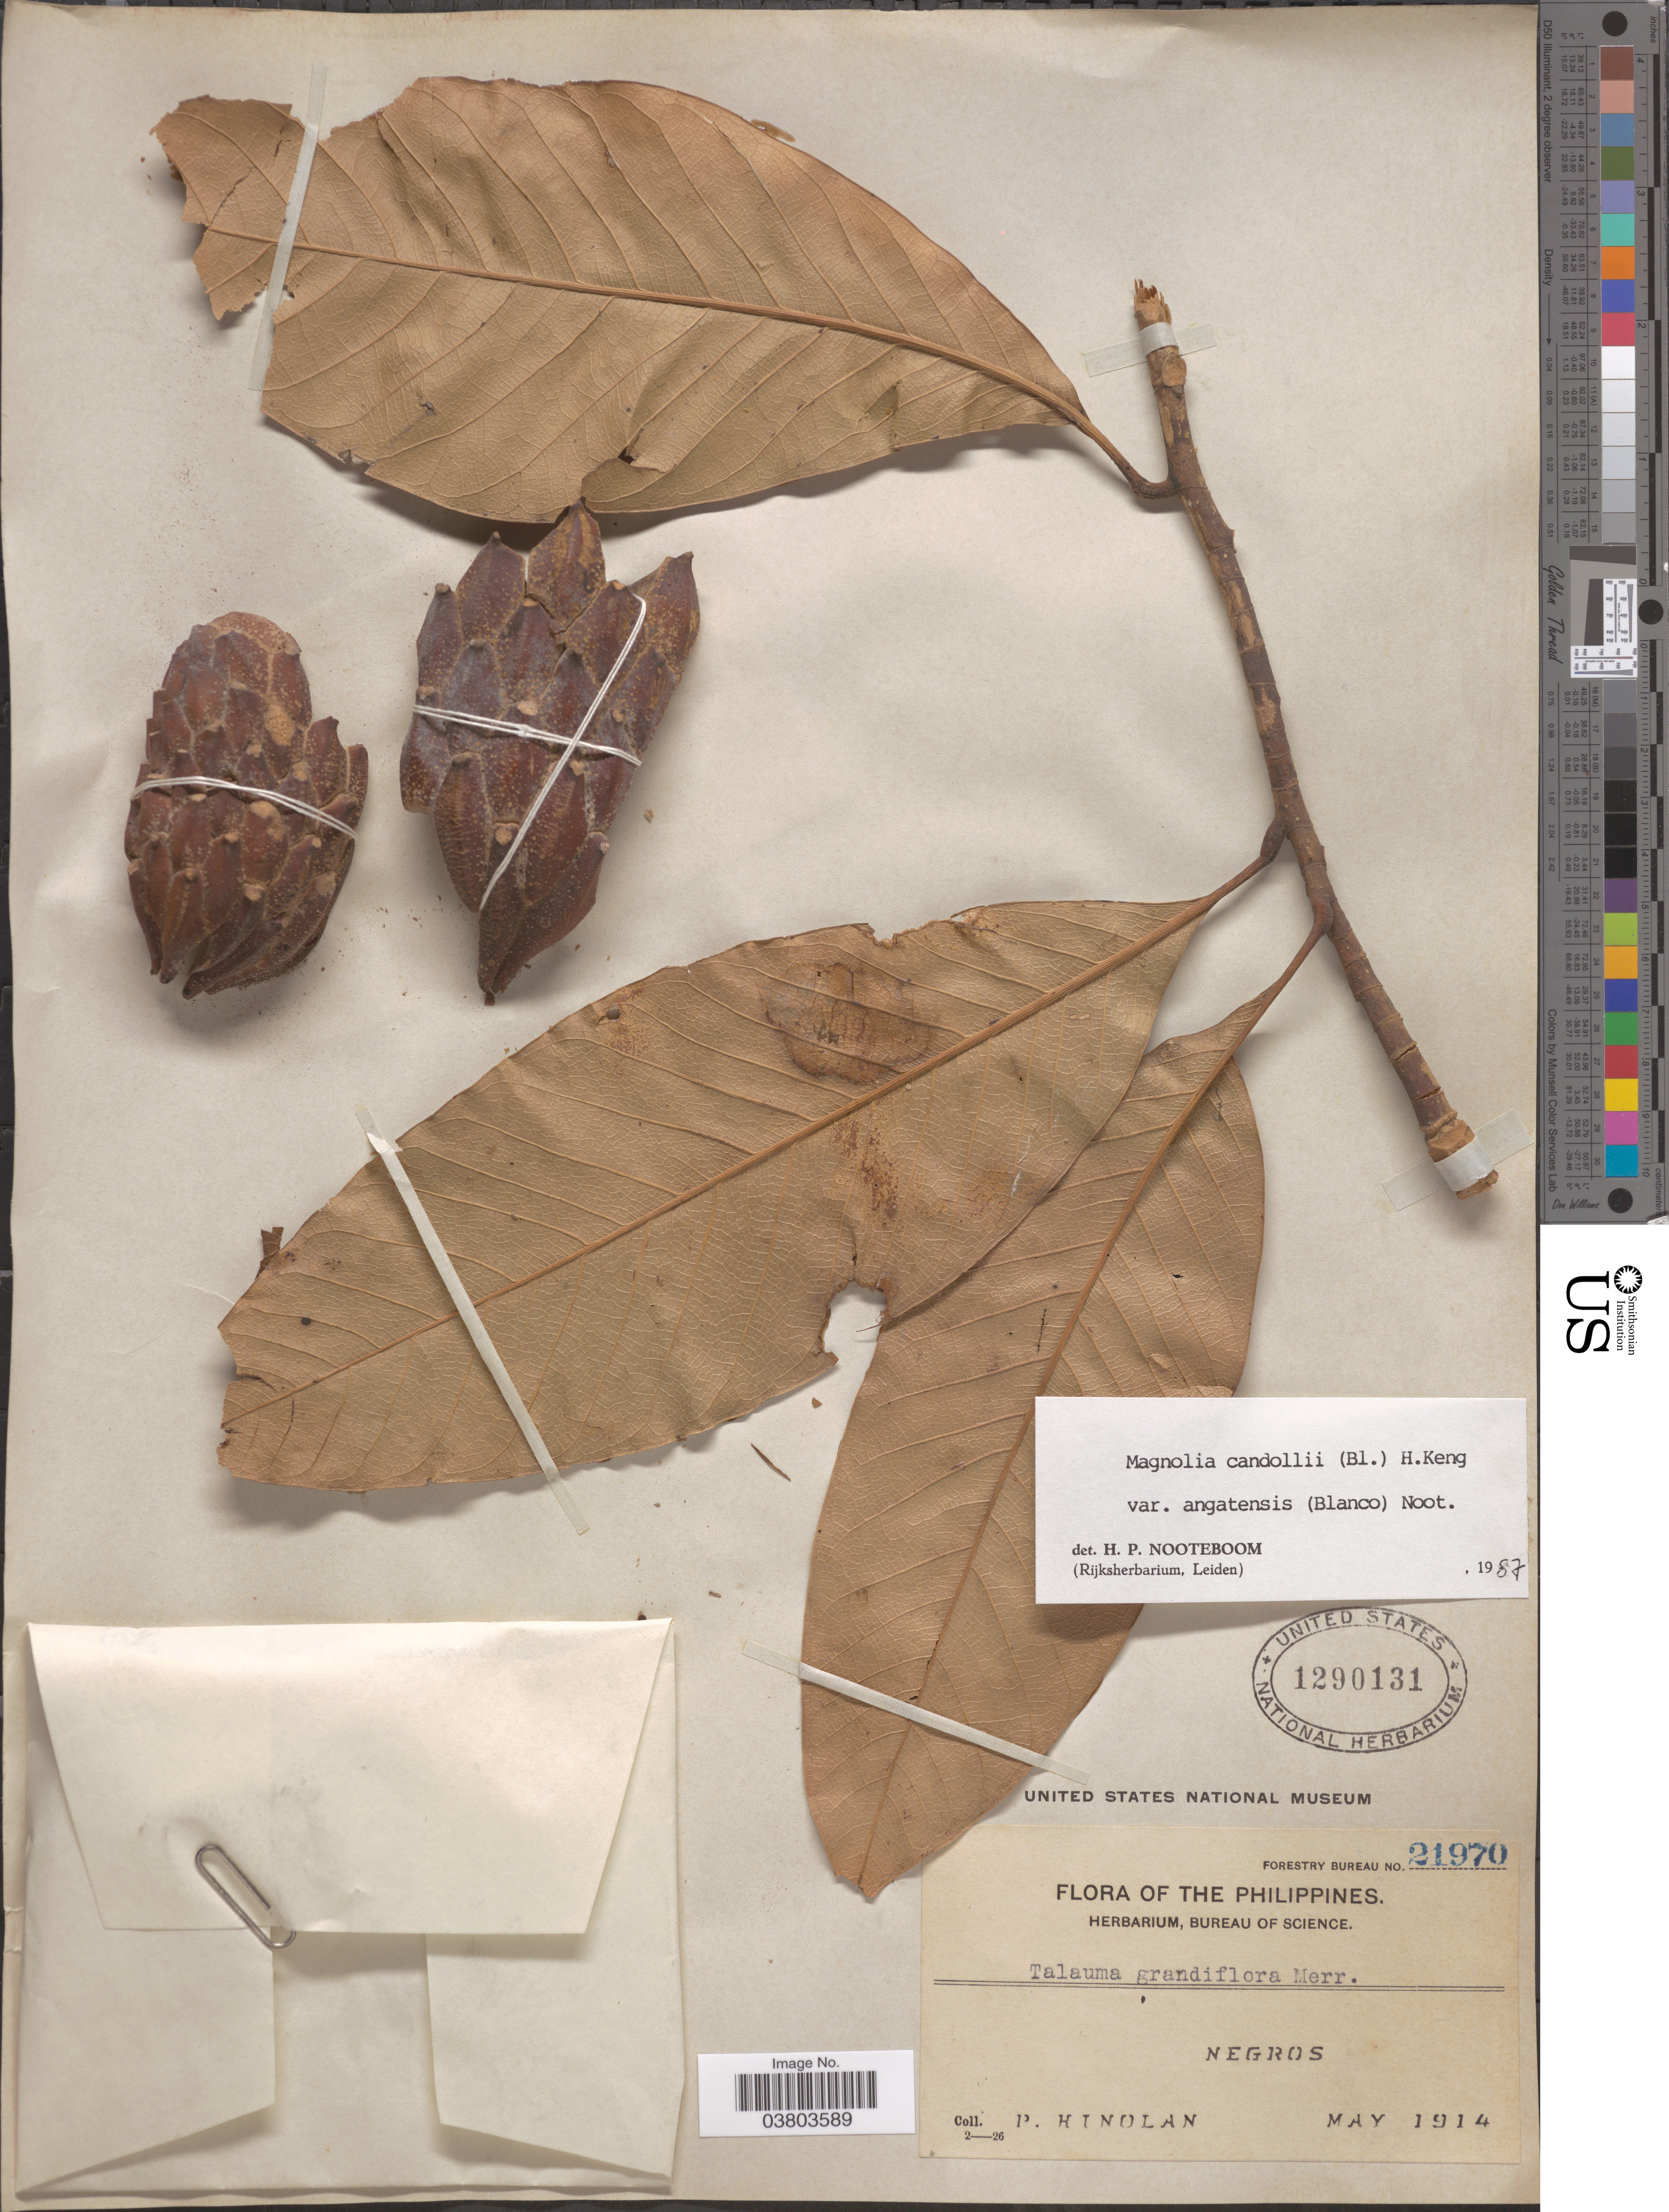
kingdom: Plantae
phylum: Tracheophyta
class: Magnoliopsida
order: Magnoliales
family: Magnoliaceae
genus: Magnolia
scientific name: Magnolia candollei var. angatensis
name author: (Blanco) Noot.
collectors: P. Hinolan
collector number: Forestry Bureau 21970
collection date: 1914-05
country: Philippines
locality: Negros.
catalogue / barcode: US 1290131